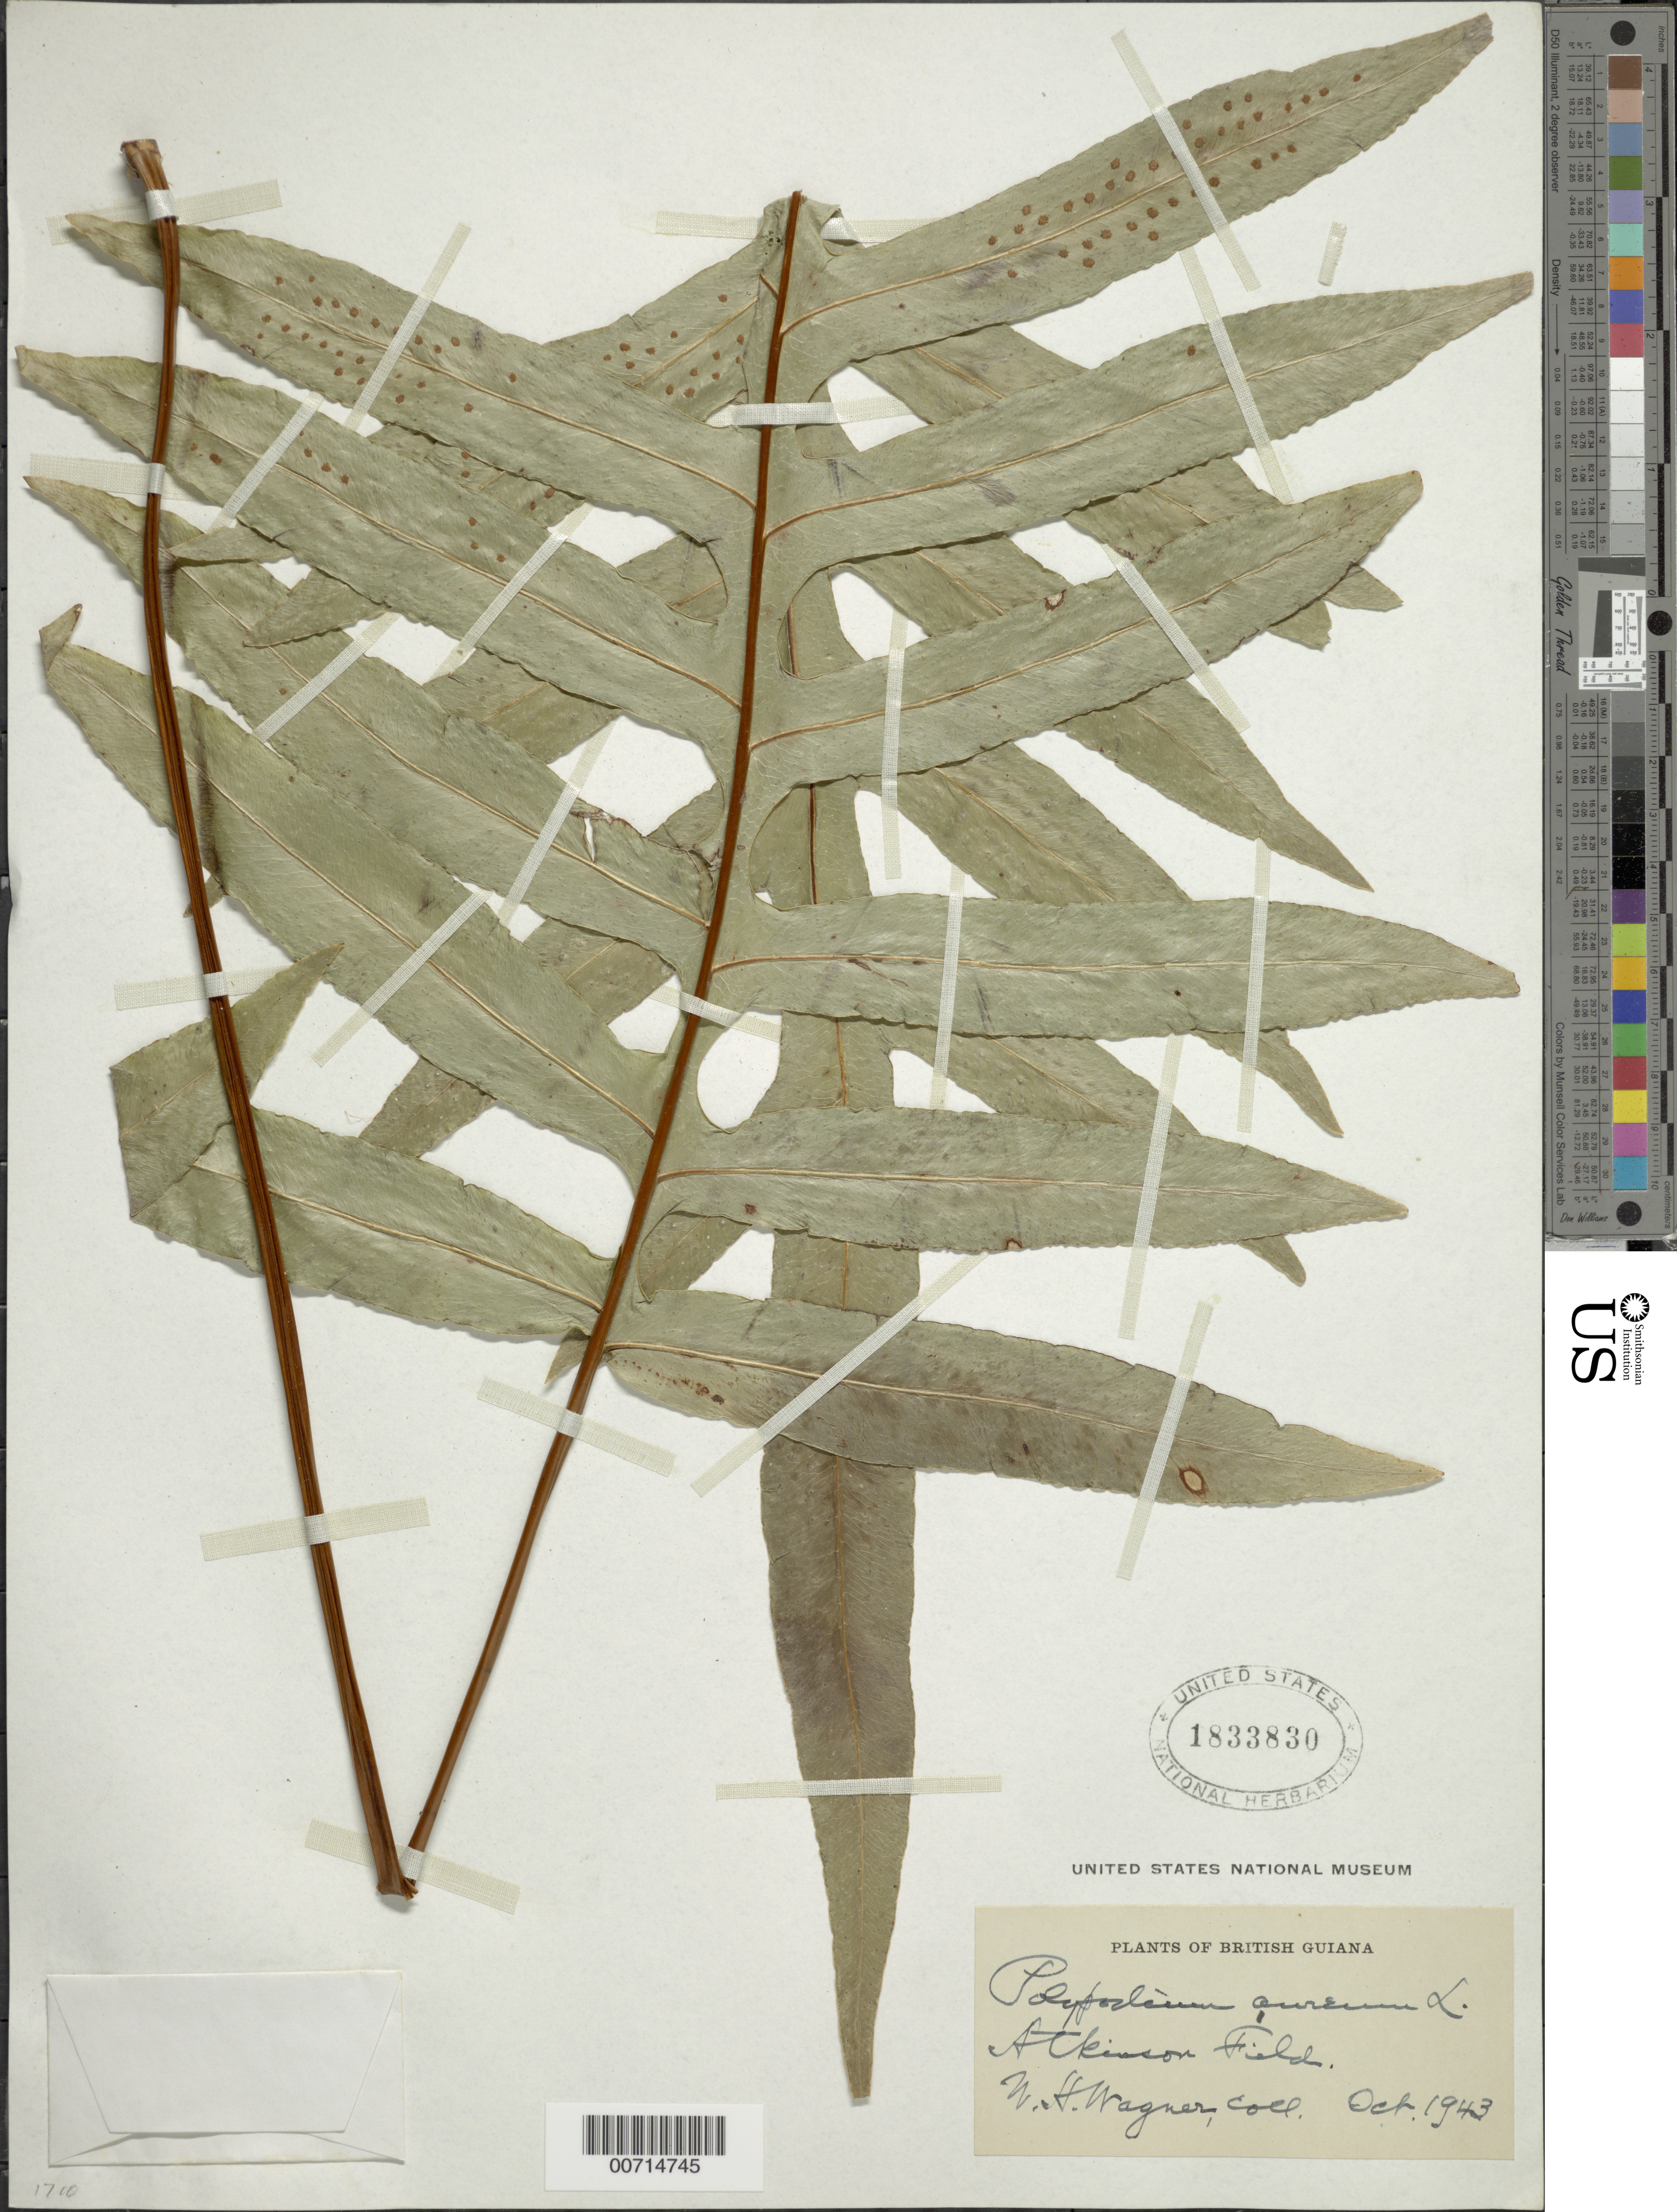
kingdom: Plantae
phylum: Tracheophyta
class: Polypodiopsida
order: Polypodiales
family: Polypodiaceae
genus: Phlebodium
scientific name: Phlebodium aureum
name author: (L.) J. Sm.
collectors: W. H. Wagner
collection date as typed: Oct-43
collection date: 1943-10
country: Guyana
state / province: Demerara-Mahaica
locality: Atkinson Field, 26 mi. S of Georgetown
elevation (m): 40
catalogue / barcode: US 1833830